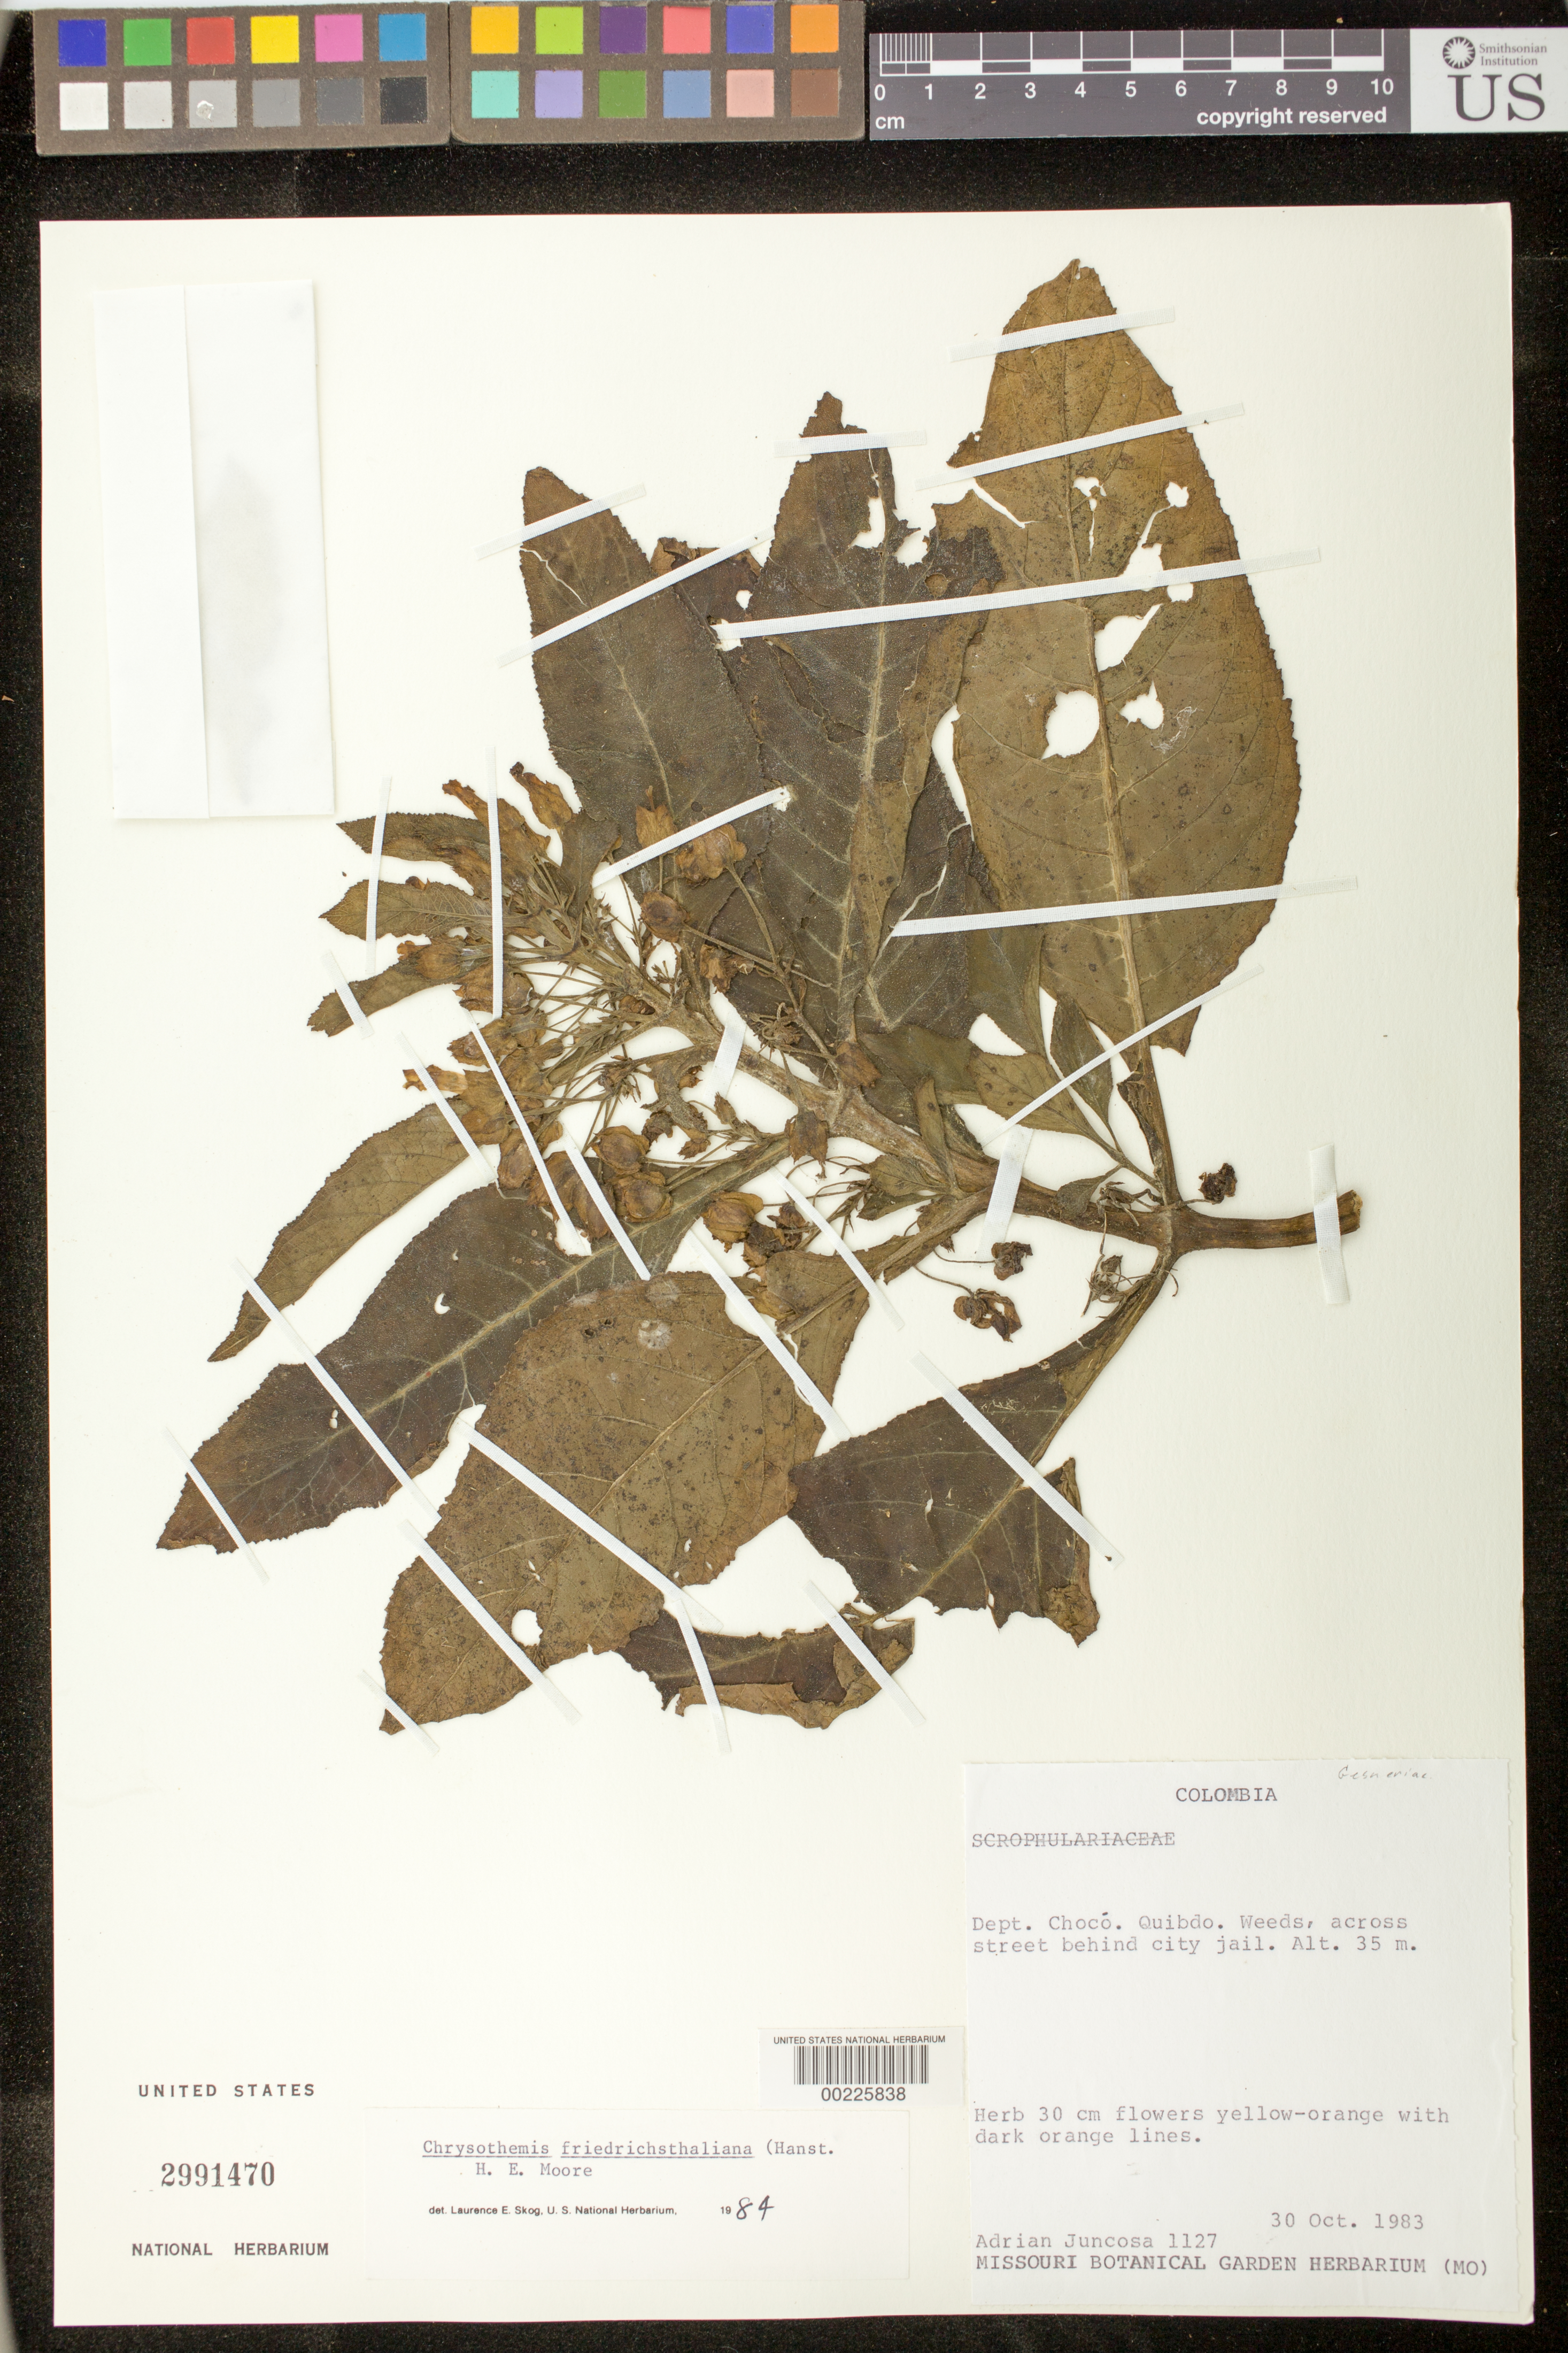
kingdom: Plantae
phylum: Tracheophyta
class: Magnoliopsida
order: Lamiales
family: Gesneriaceae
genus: Chrysothemis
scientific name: Chrysothemis friedrichsthaliana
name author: (Hanst.) H.E. Moore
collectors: A. Juncosa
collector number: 1127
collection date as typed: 30 Oct 1983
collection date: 1983-10-30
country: Colombia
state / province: Chocó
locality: Quibdo, across street behind city jail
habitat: Weeds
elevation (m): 35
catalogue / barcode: US 2991470